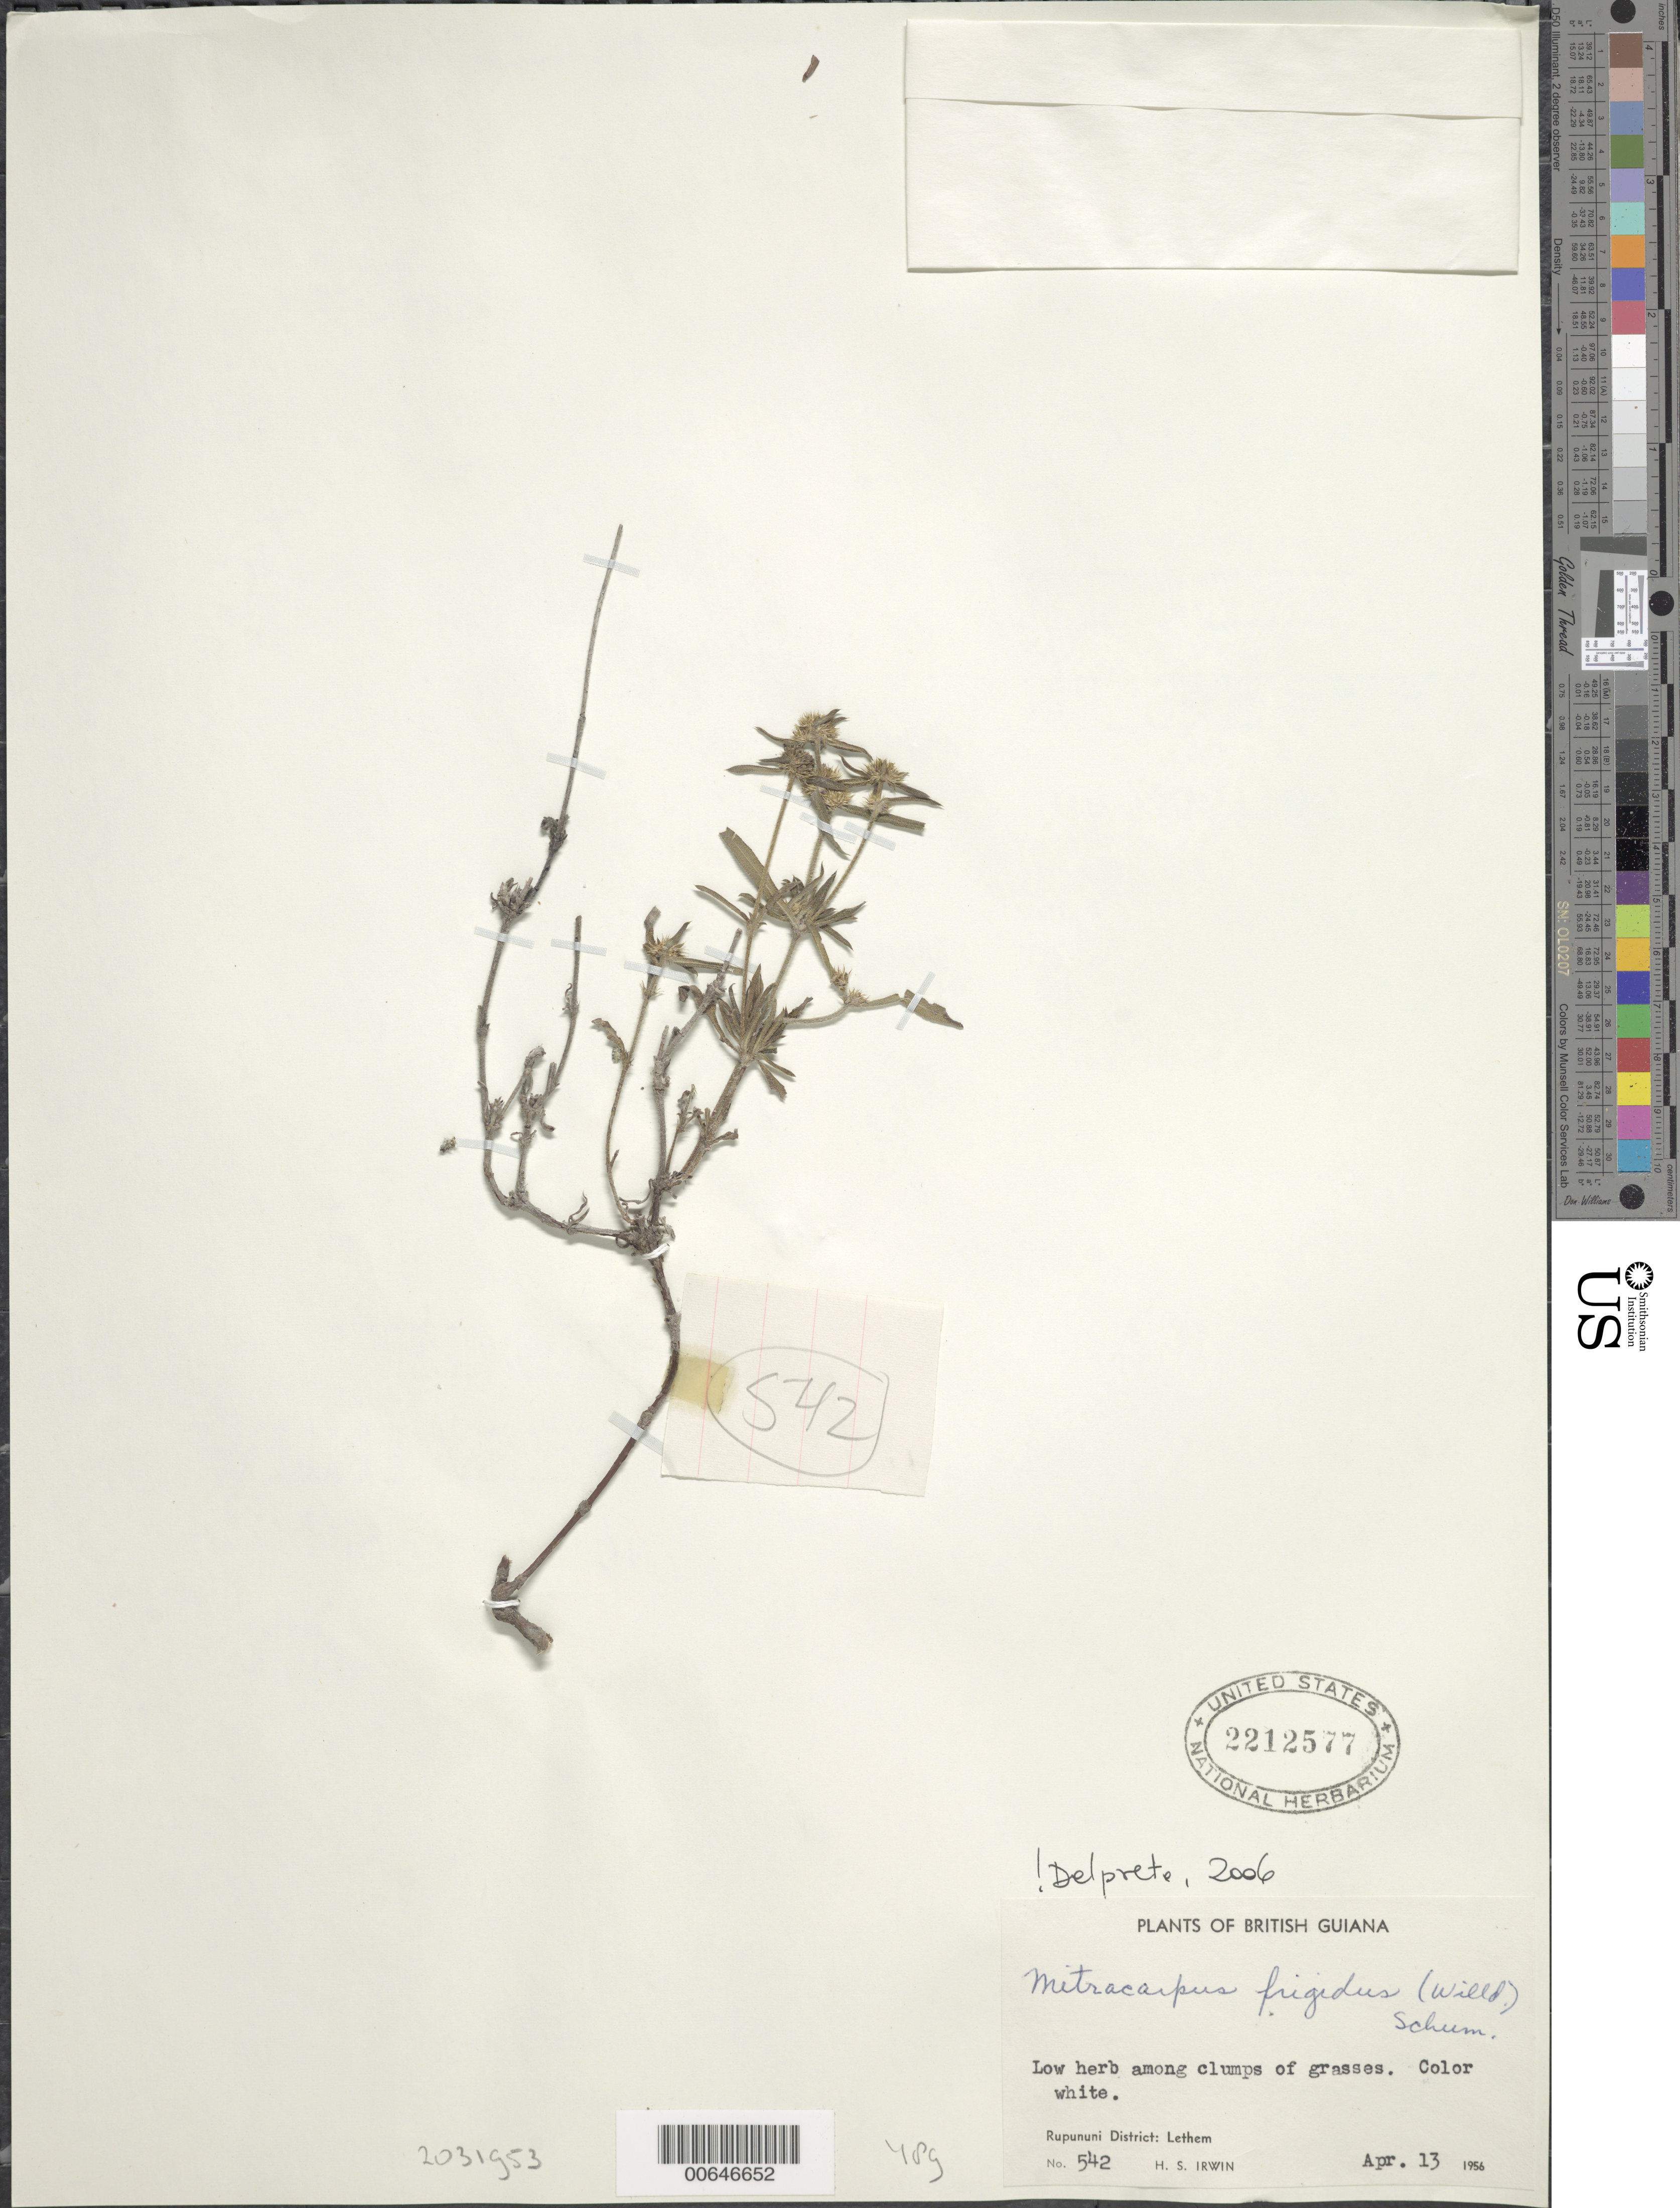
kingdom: Plantae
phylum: Tracheophyta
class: Magnoliopsida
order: Gentianales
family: Rubiaceae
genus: Mitracarpus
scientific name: Mitracarpus frigidus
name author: (Willd. ex Roem. & Schult.) K. Schum.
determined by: Delprete, P. G., Herb. de Guyane Cay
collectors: H. Irwin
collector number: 542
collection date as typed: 13-Apr-56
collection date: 1956-04-13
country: Guyana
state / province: U. Takutu-U. Essequibo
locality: Lethem, Rupununi Dist.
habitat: Among clumps of grass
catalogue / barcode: US 2212577